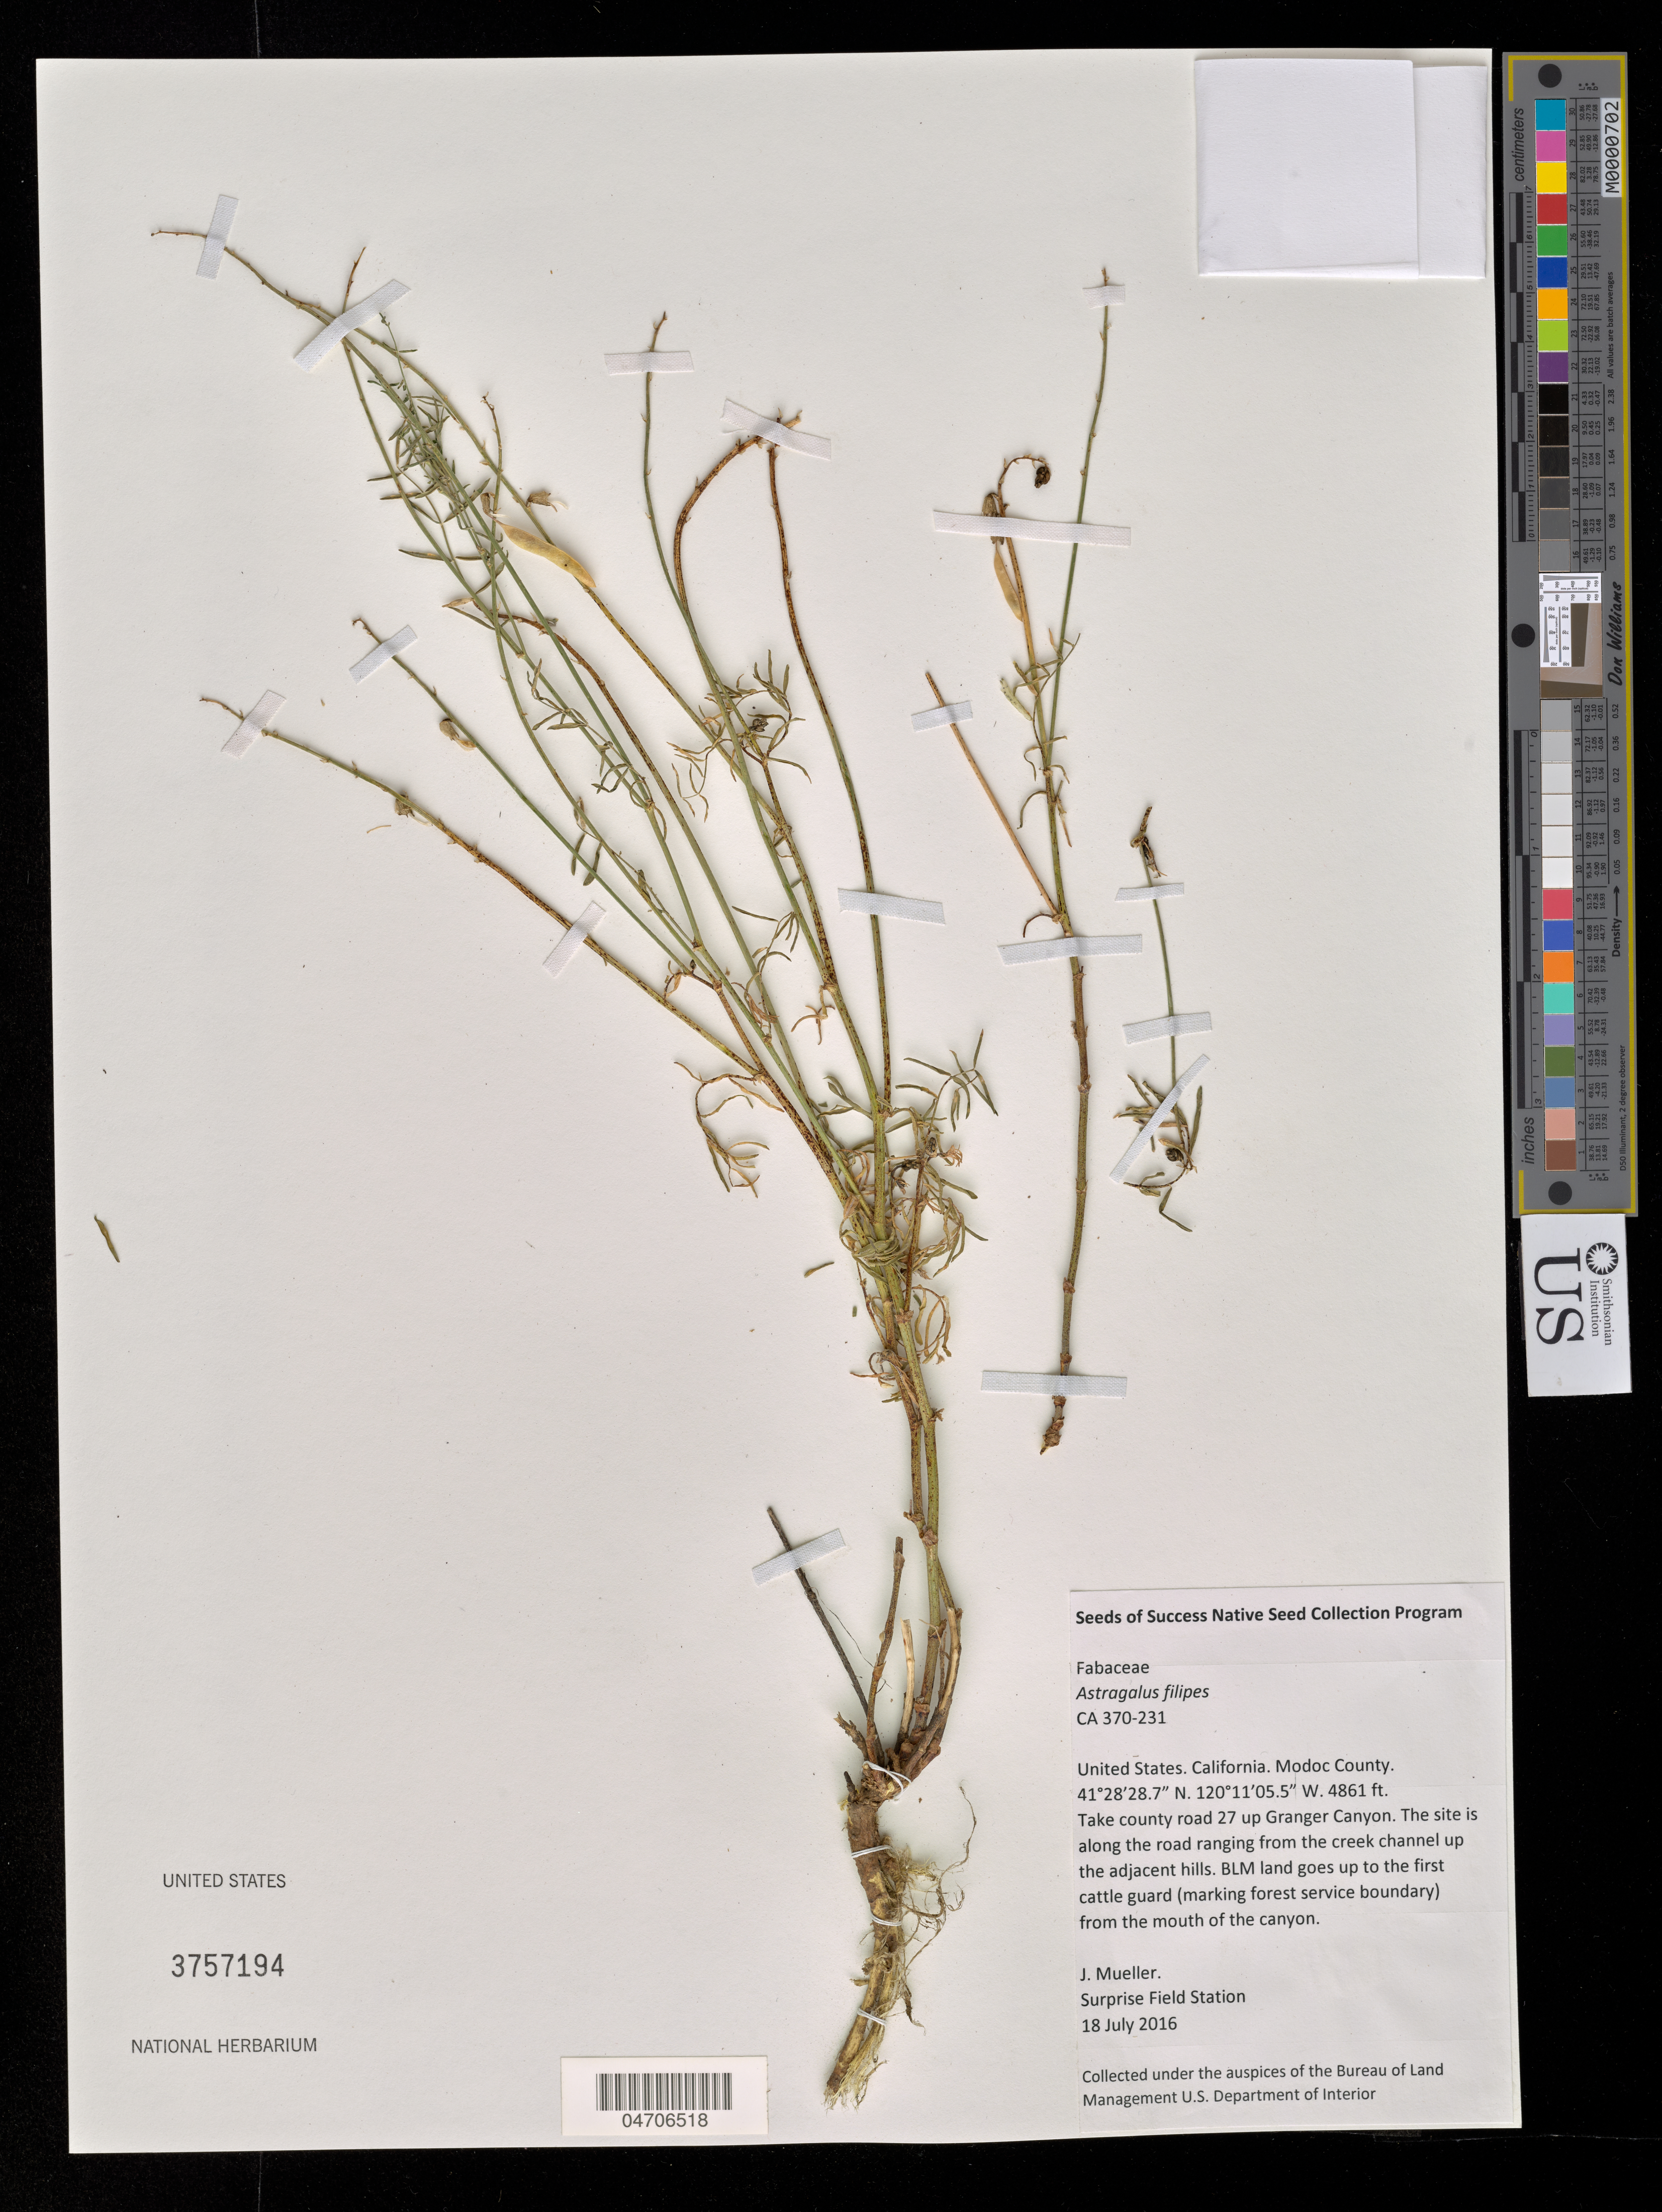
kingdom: Plantae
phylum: Tracheophyta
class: Magnoliopsida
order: Fabales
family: Fabaceae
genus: Astragalus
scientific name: Astragalus filipes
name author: A. Gray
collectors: J. Mueller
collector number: CA370-231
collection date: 2016-07-18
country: United States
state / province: California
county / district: Modoc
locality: Modoc County. Take county road 27 up Granger Canyon. The site is along the road ranging from the creek channel up the adjacent hills. BLM land goes up to the first cattle guard (marking forest service boundary) from the mouth of the canyon.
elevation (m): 1482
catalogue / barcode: US 3757194